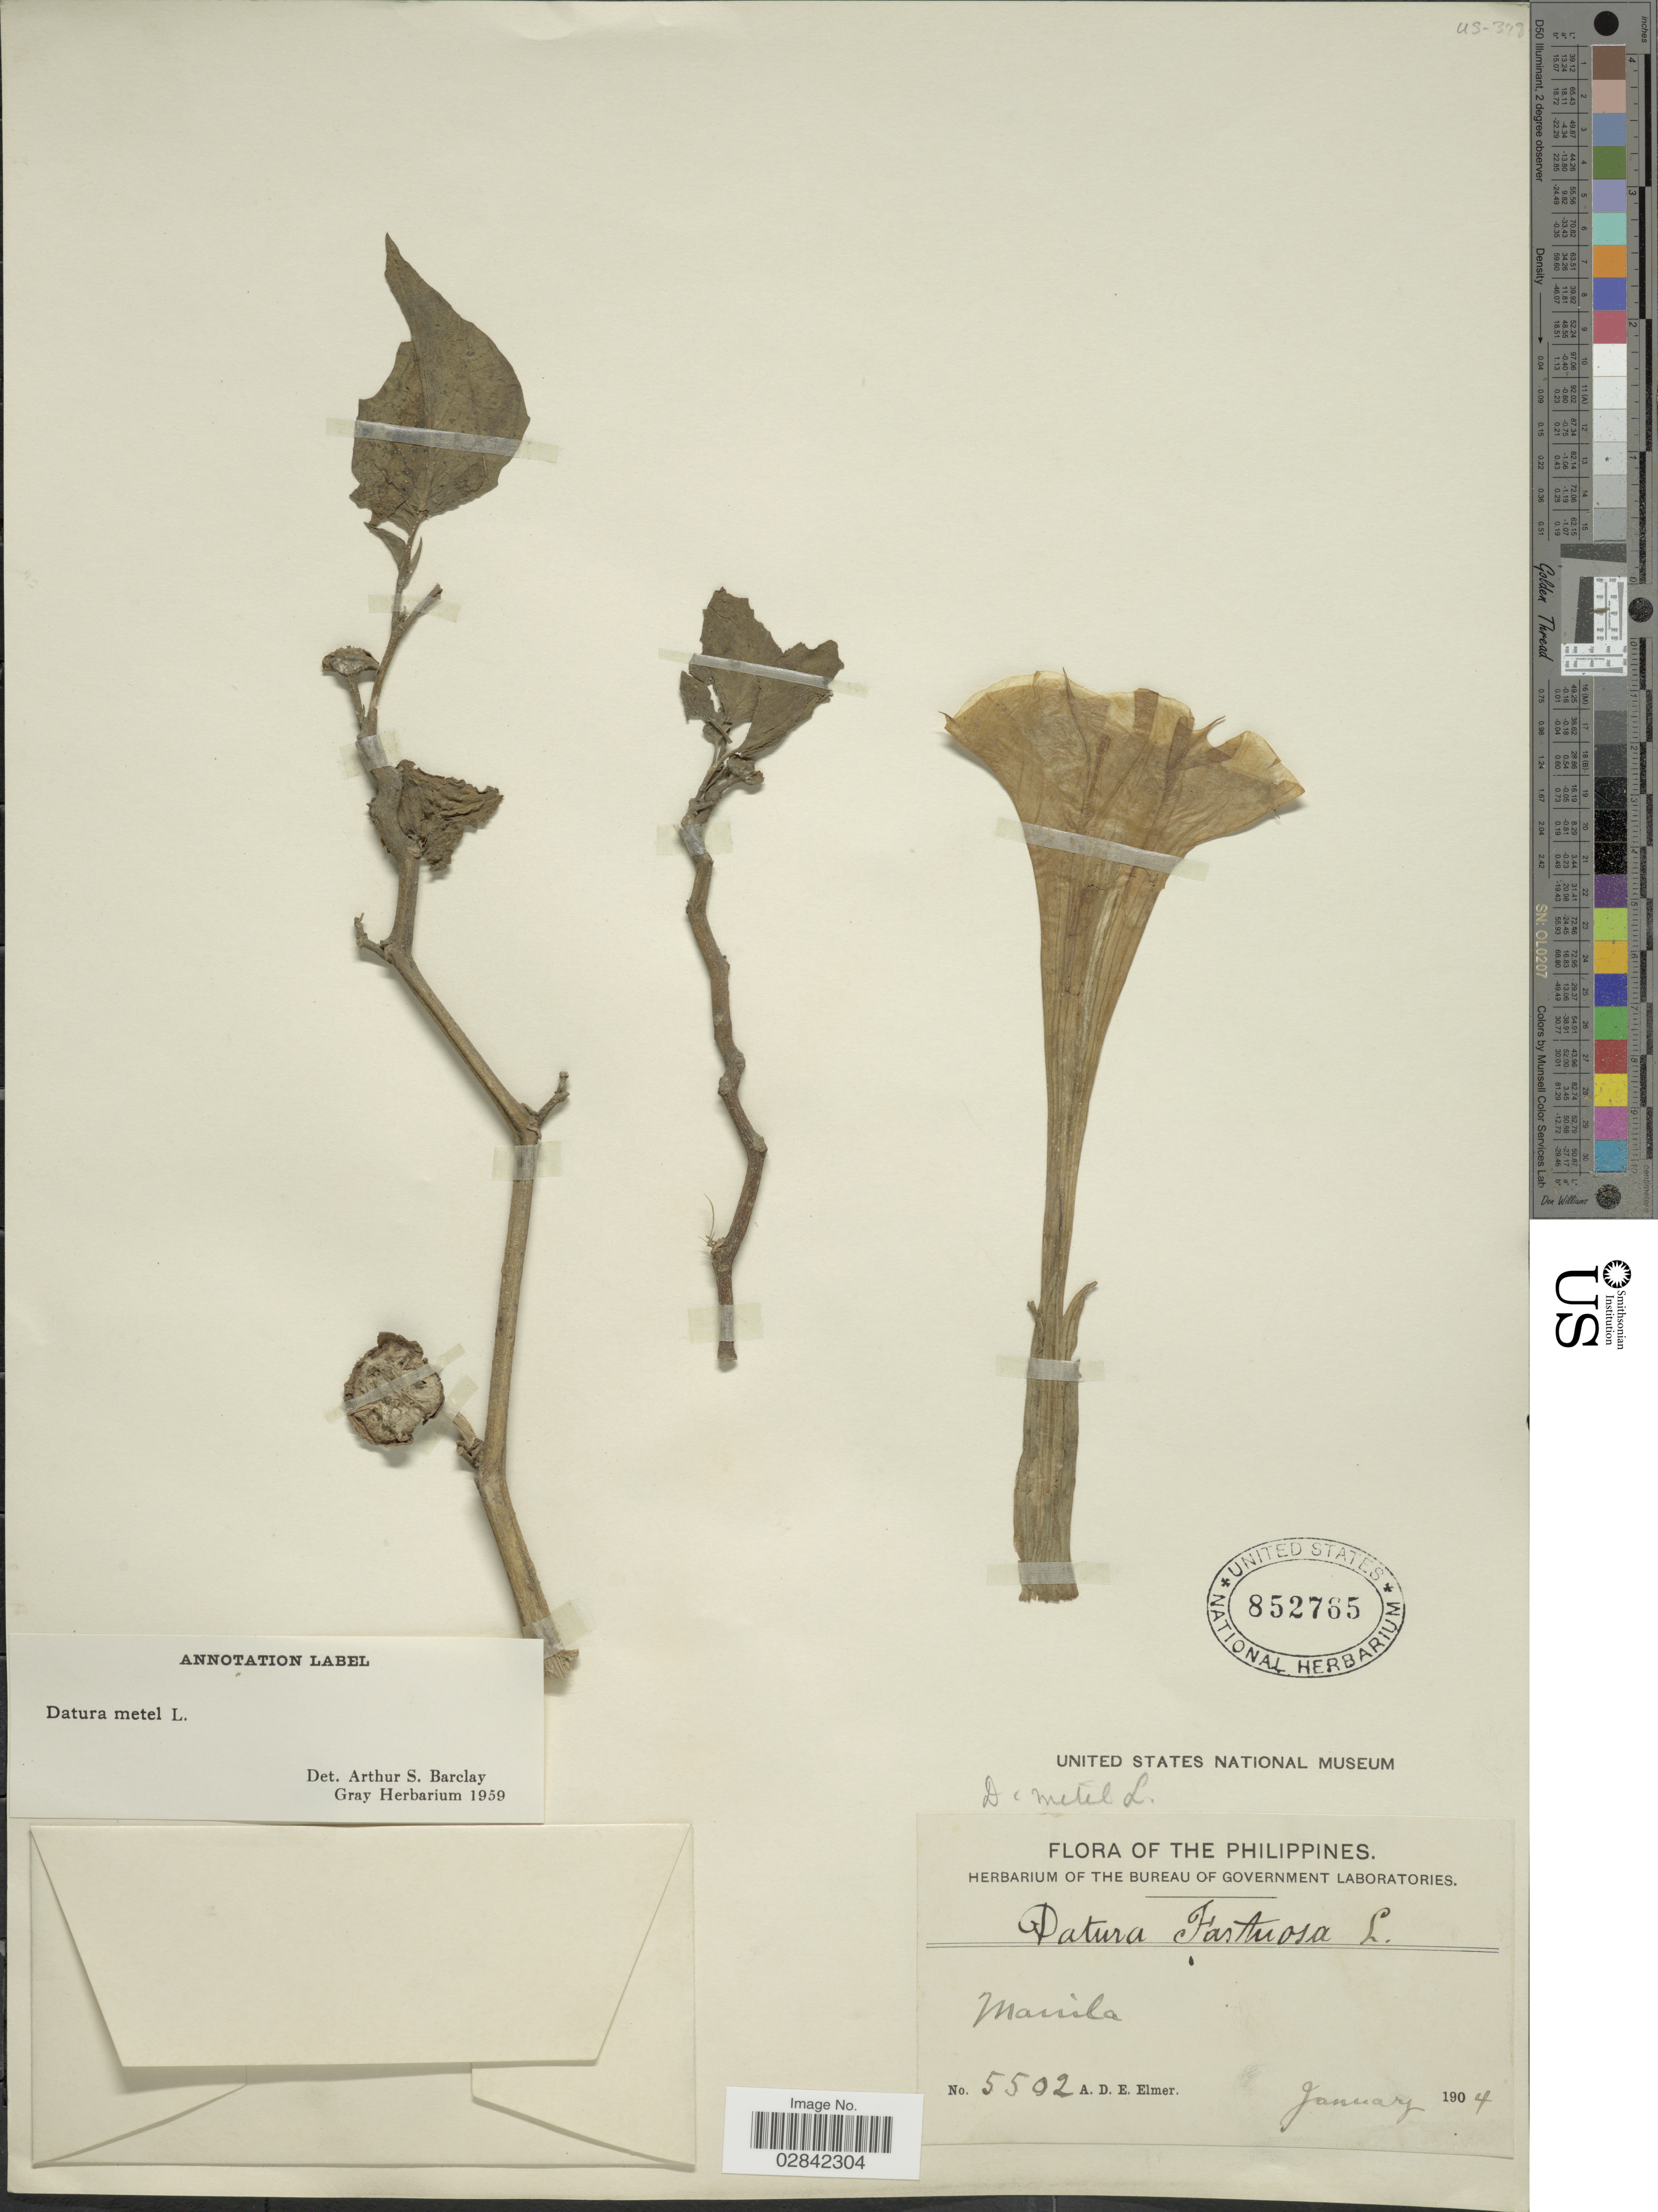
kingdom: Plantae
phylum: Tracheophyta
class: Magnoliopsida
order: Solanales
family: Solanaceae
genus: Datura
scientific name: Datura metel 'Flore Pleno'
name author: L.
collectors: A. D. E. Elmer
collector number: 5502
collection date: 1904-01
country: Philippines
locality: Manila.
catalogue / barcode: US 852765